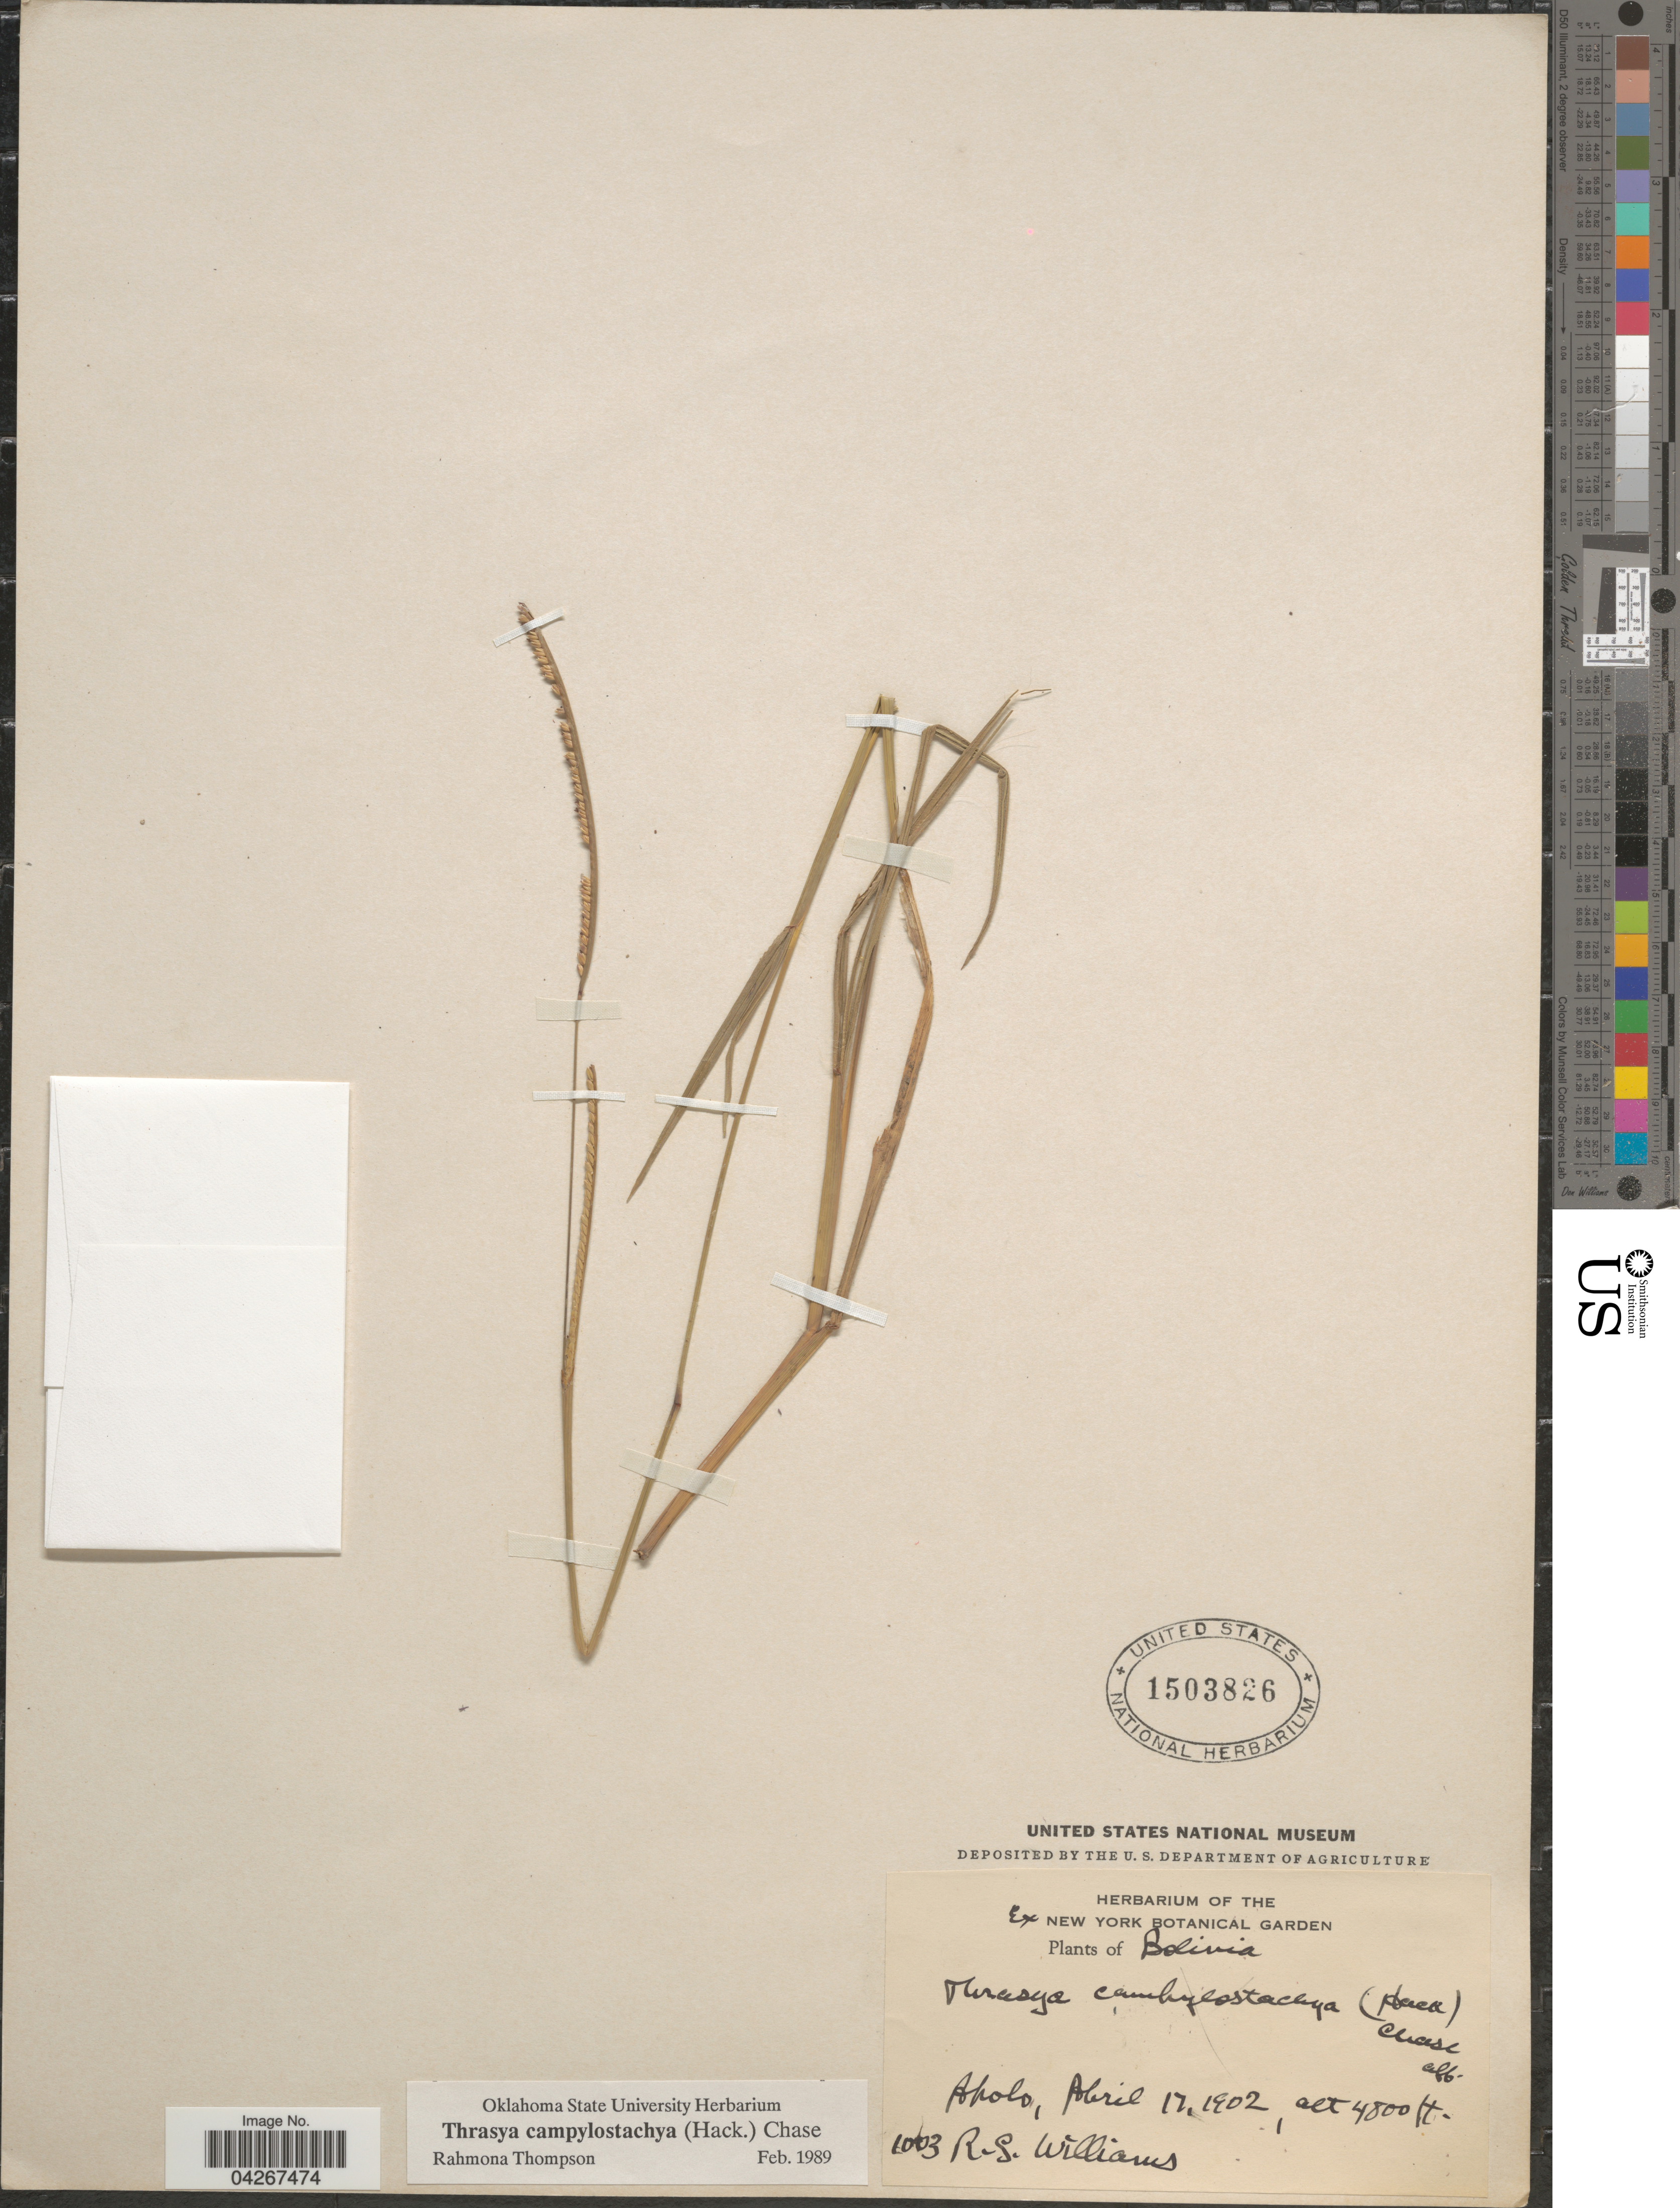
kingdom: Plantae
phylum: Tracheophyta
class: Liliopsida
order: Poales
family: Poaceae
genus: Paspalum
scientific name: Paspalum campylostachyum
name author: (Hack.) S. Denham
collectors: R. S. Williams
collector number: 1003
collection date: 1902-04-17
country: Bolivia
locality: Aholo.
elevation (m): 1463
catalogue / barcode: US 1503826